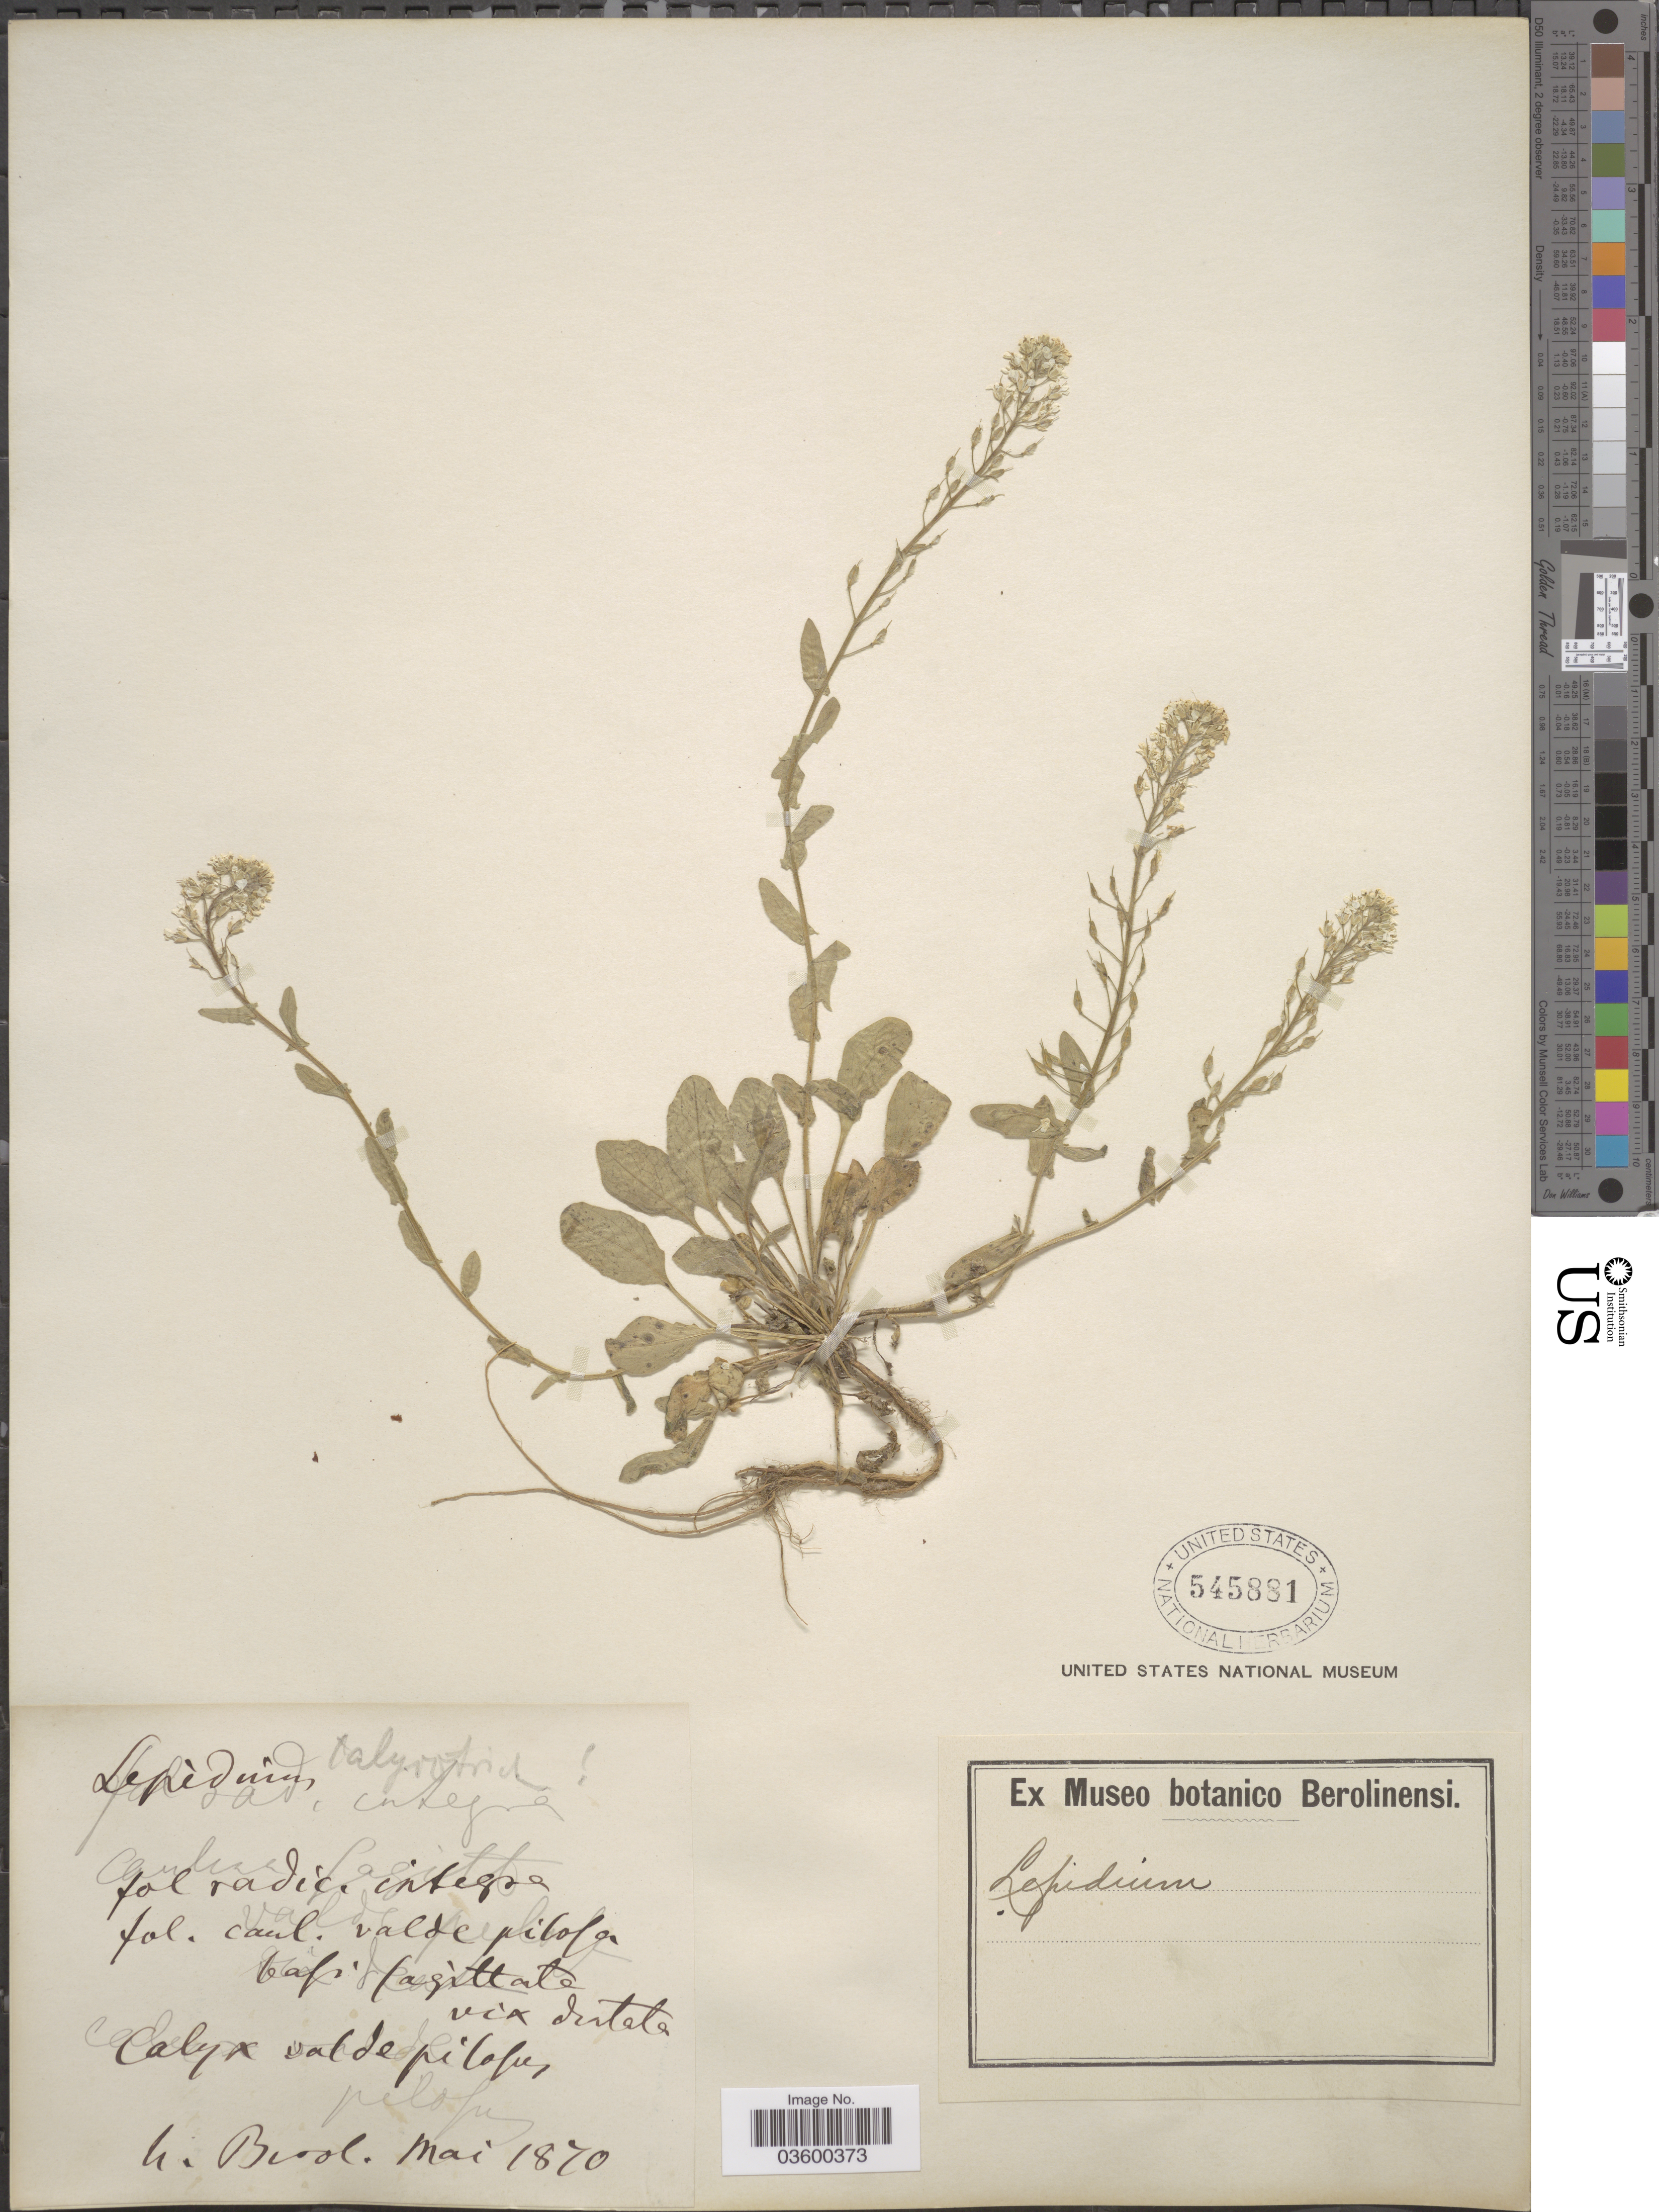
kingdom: Plantae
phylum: Tracheophyta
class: Magnoliopsida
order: Brassicales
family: Brassicaceae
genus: Lepidium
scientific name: Lepidium sp.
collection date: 1870-05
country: Germany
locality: H. Berol.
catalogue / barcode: US 545881